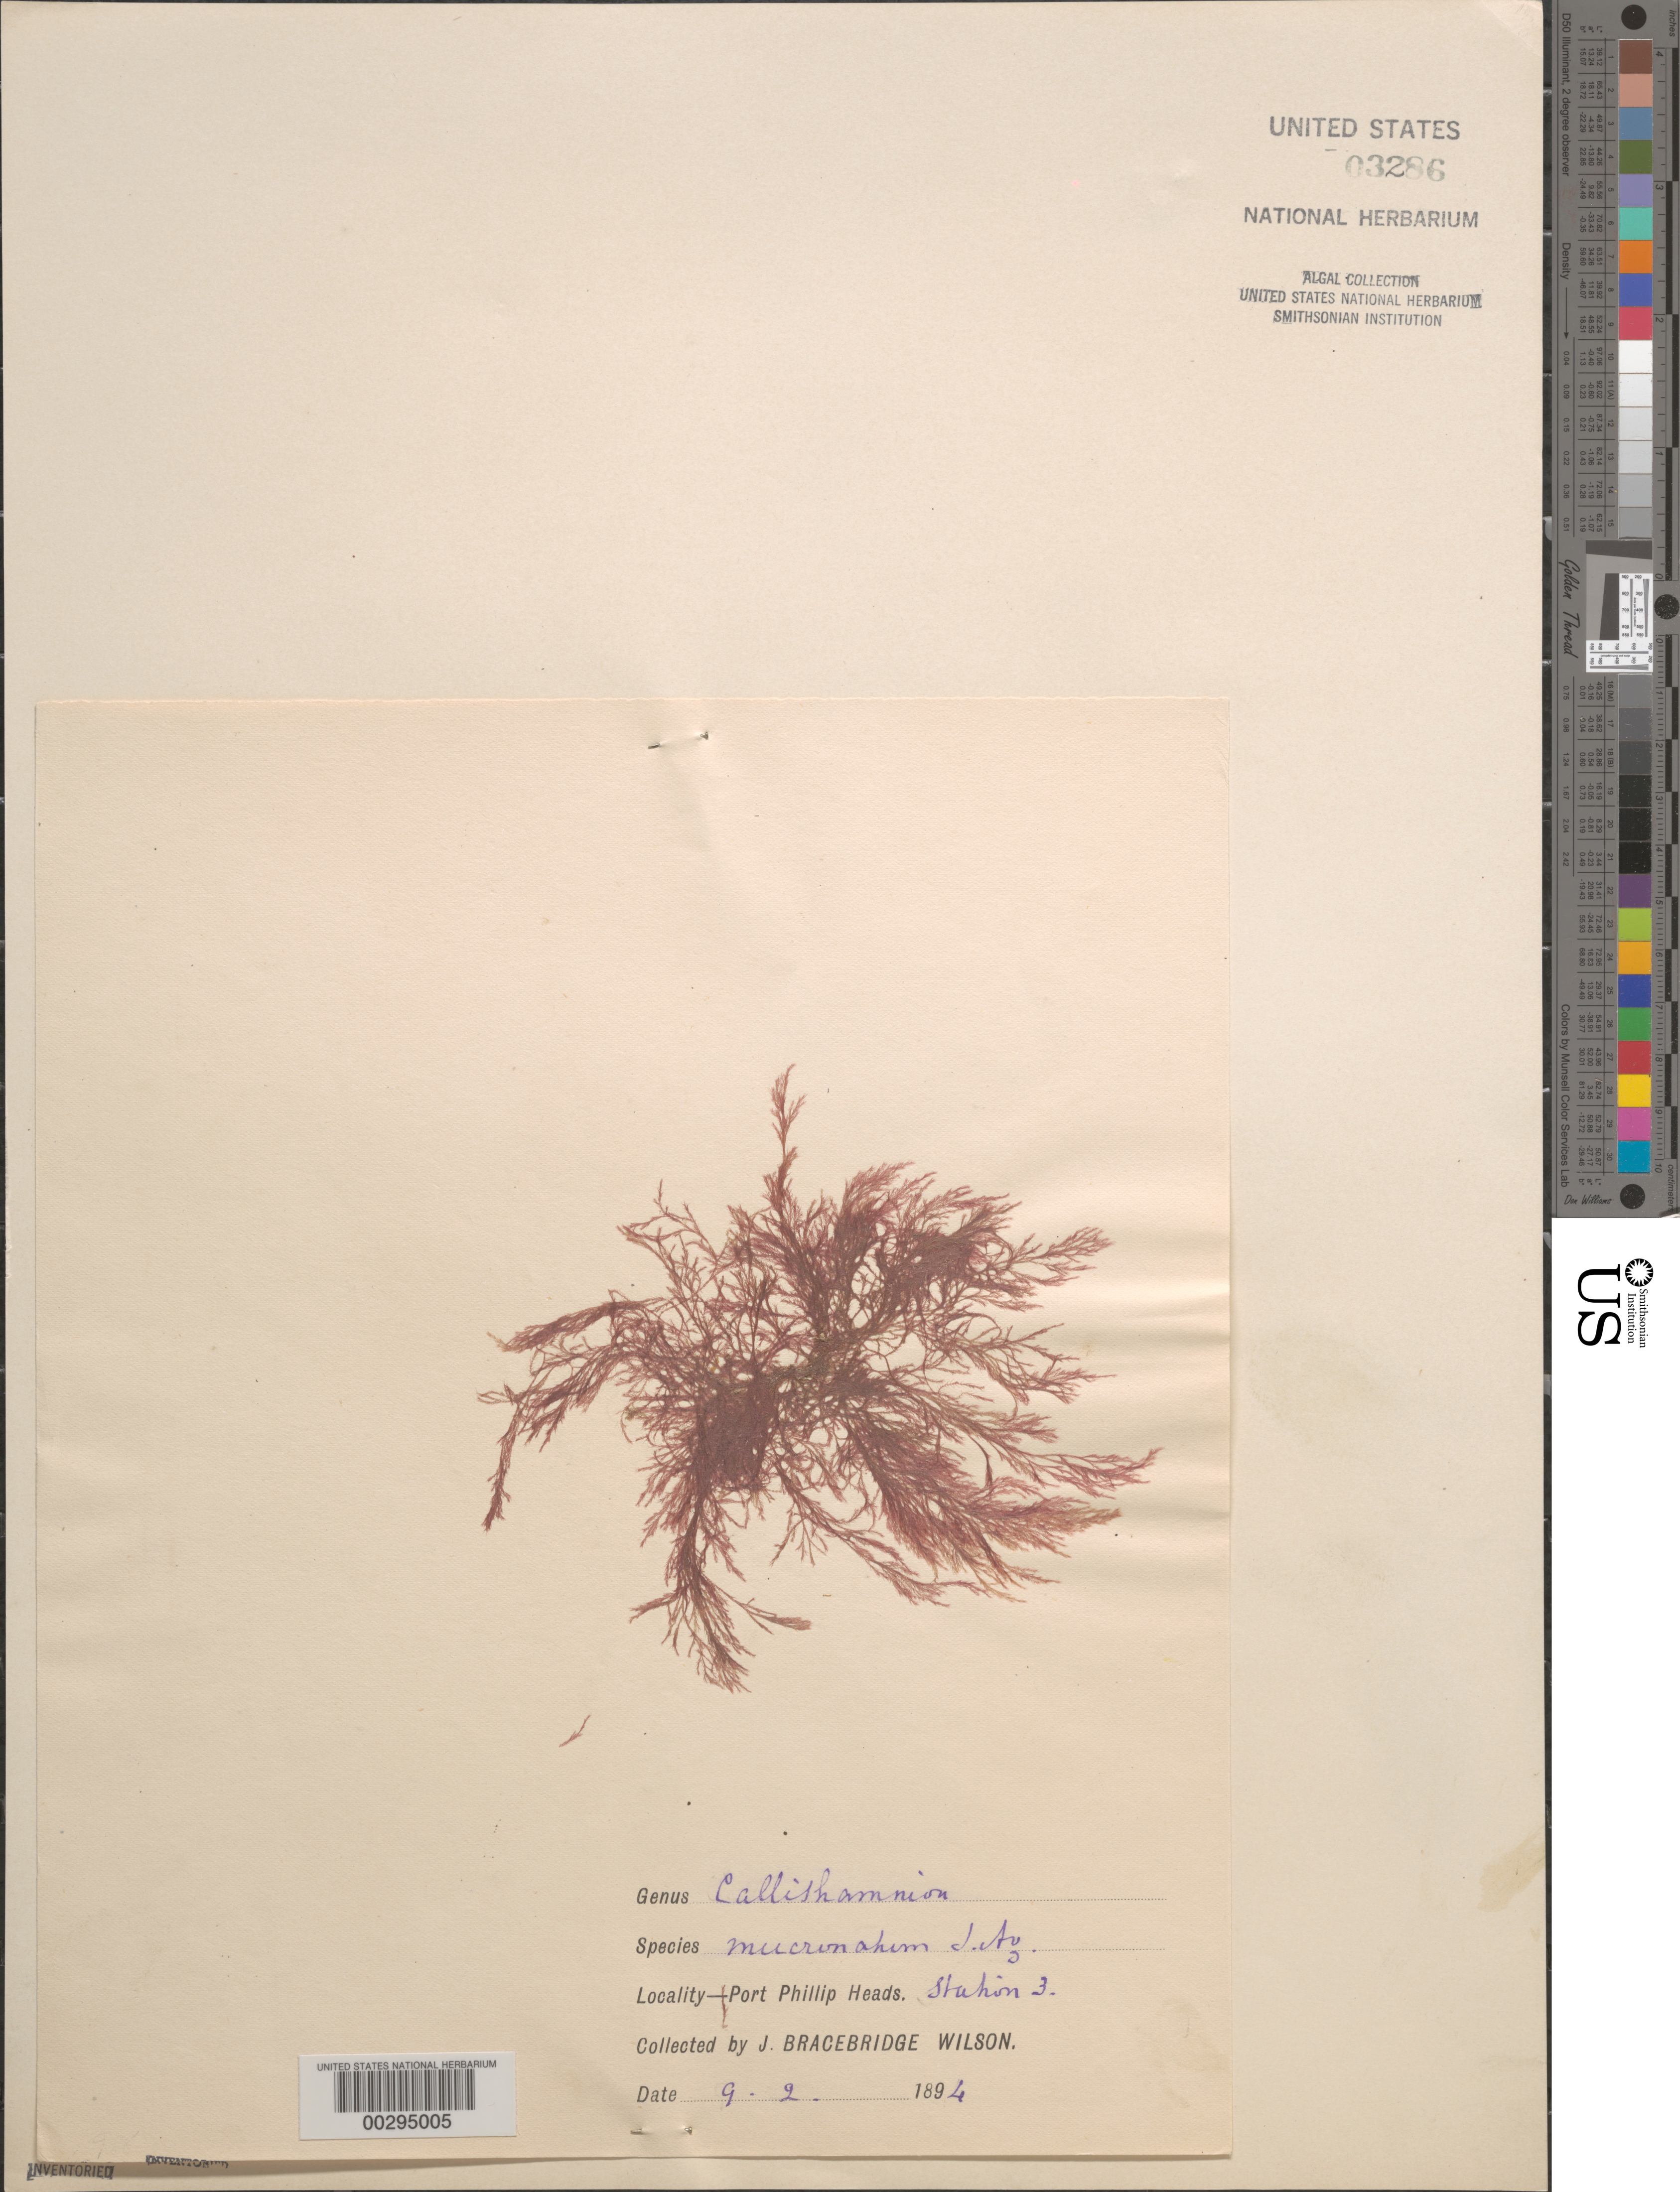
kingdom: Plantae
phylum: Rhodophyta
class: Florideophyceae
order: Ceramiales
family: Ceramiaceae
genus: Macrothamnion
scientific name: Macrothamnion pellucidum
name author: (Harv.) Wollaston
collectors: J. B. Wilson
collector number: Station 3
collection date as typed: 09 Feb 1894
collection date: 1894-02-09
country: Australia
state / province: Victoria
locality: Port Phillip Heads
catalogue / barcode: US 3286